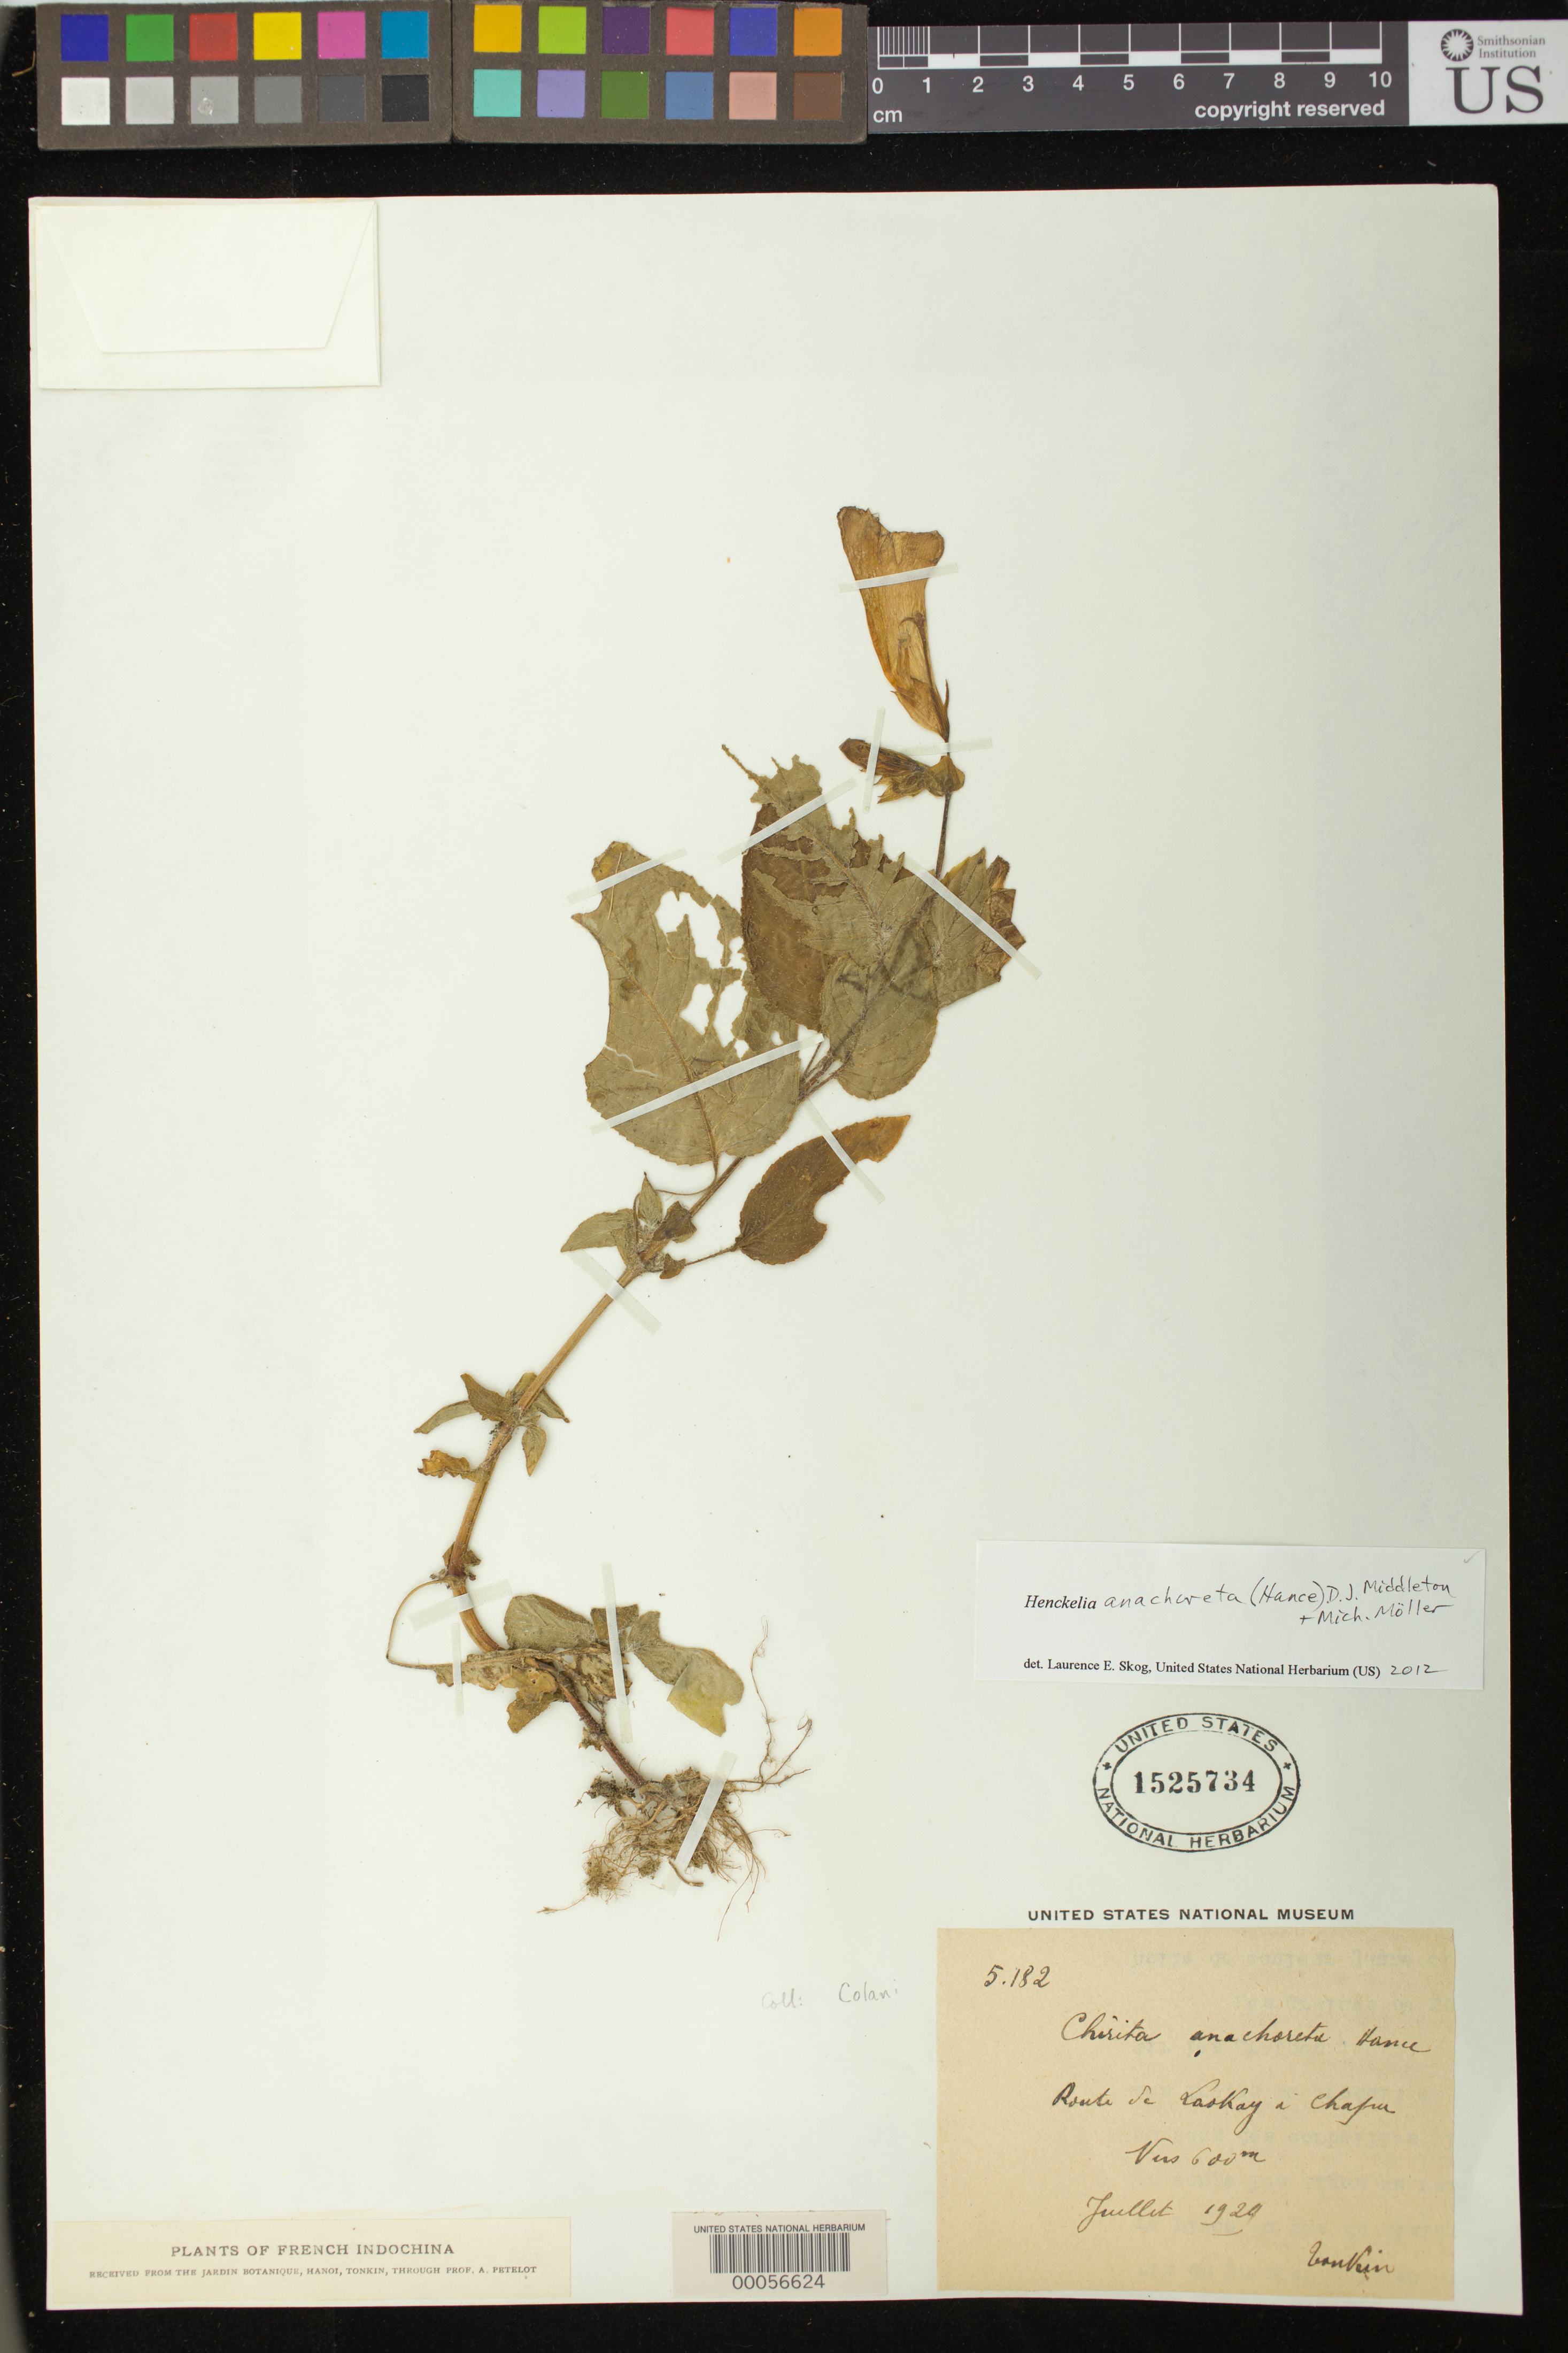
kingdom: Plantae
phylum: Tracheophyta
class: Magnoliopsida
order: Lamiales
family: Gesneriaceae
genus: Henckelia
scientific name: Henckelia anachoreta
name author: (Hance) D.J. Middleton & Mich. Möller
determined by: Skog, Laurence E.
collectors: E. Colani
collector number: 5182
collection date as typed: Jul 1929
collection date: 1929-07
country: Laos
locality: Route from laokay to chapu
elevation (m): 600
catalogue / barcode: US 1525734